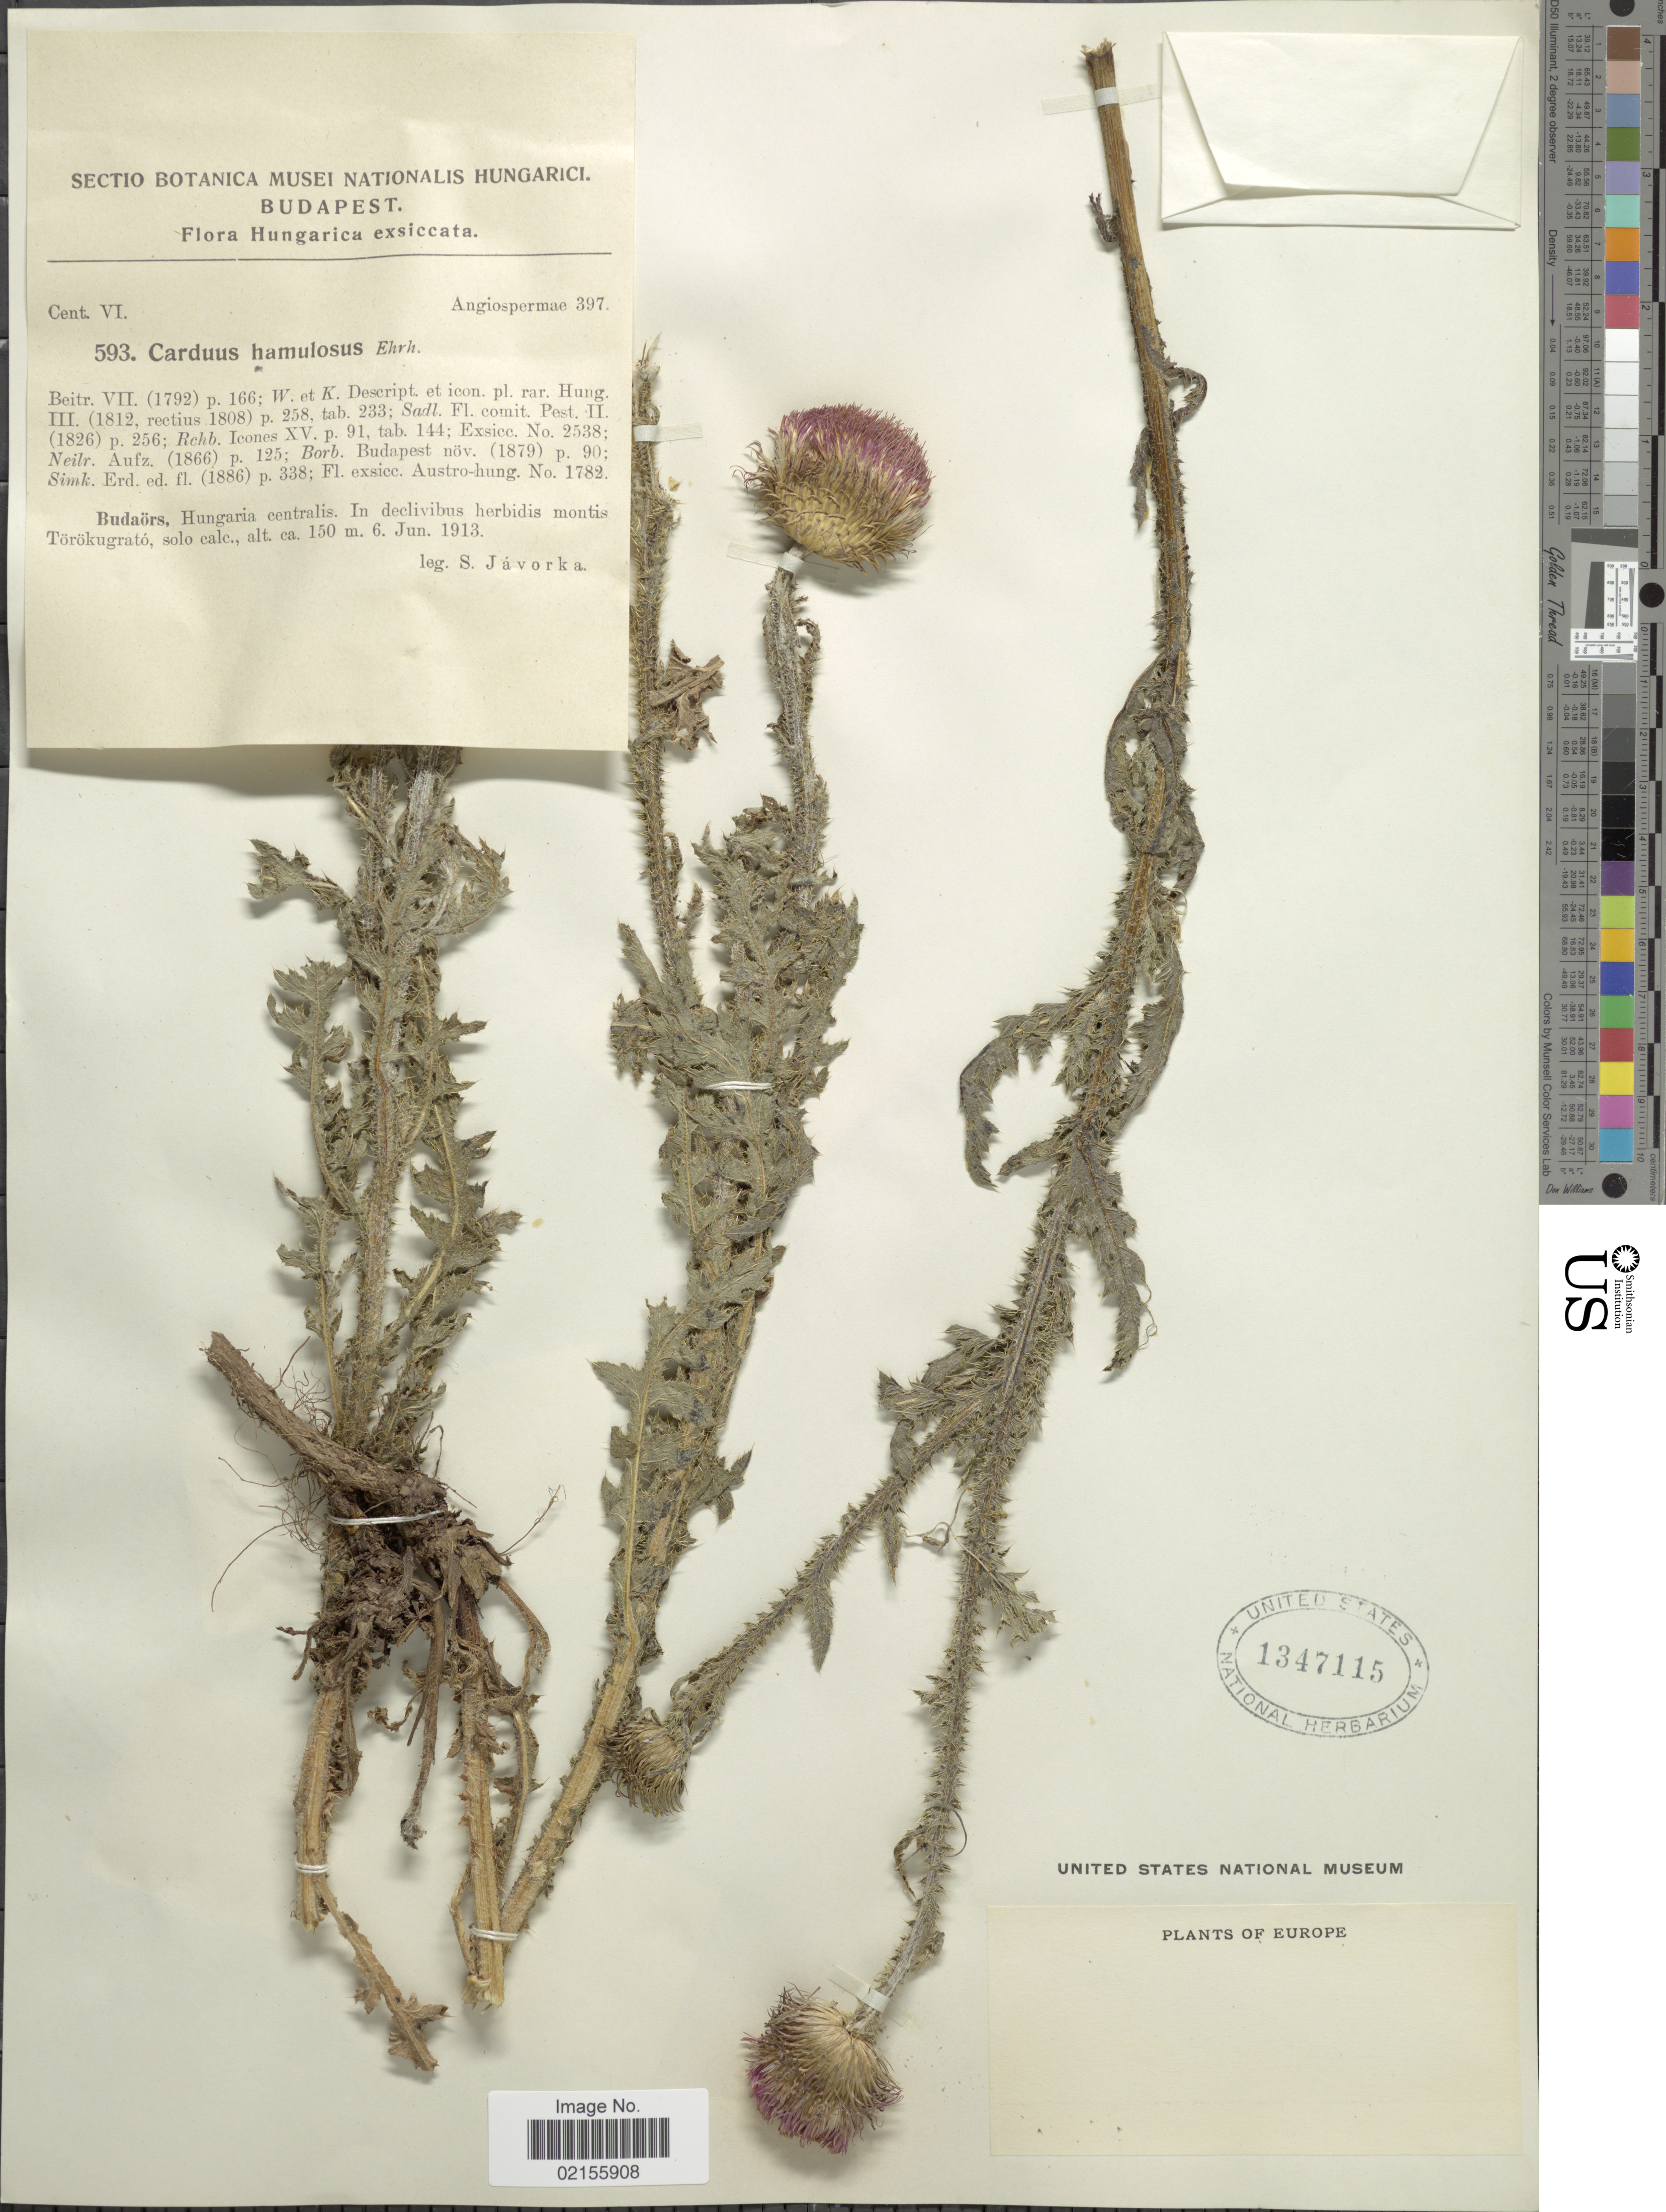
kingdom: Plantae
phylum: Tracheophyta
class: Magnoliopsida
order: Asterales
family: Asteraceae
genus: Carduus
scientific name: Carduus hamulosus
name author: Ehrh.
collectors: S. Javorka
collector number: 593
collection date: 1913-06-06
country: Hungary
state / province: Budapest, Capital District of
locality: Budaörs, Hungaria centralis. In declivibus herbidis montis Törökugrató, solo calc.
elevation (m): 150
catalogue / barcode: US 1347115